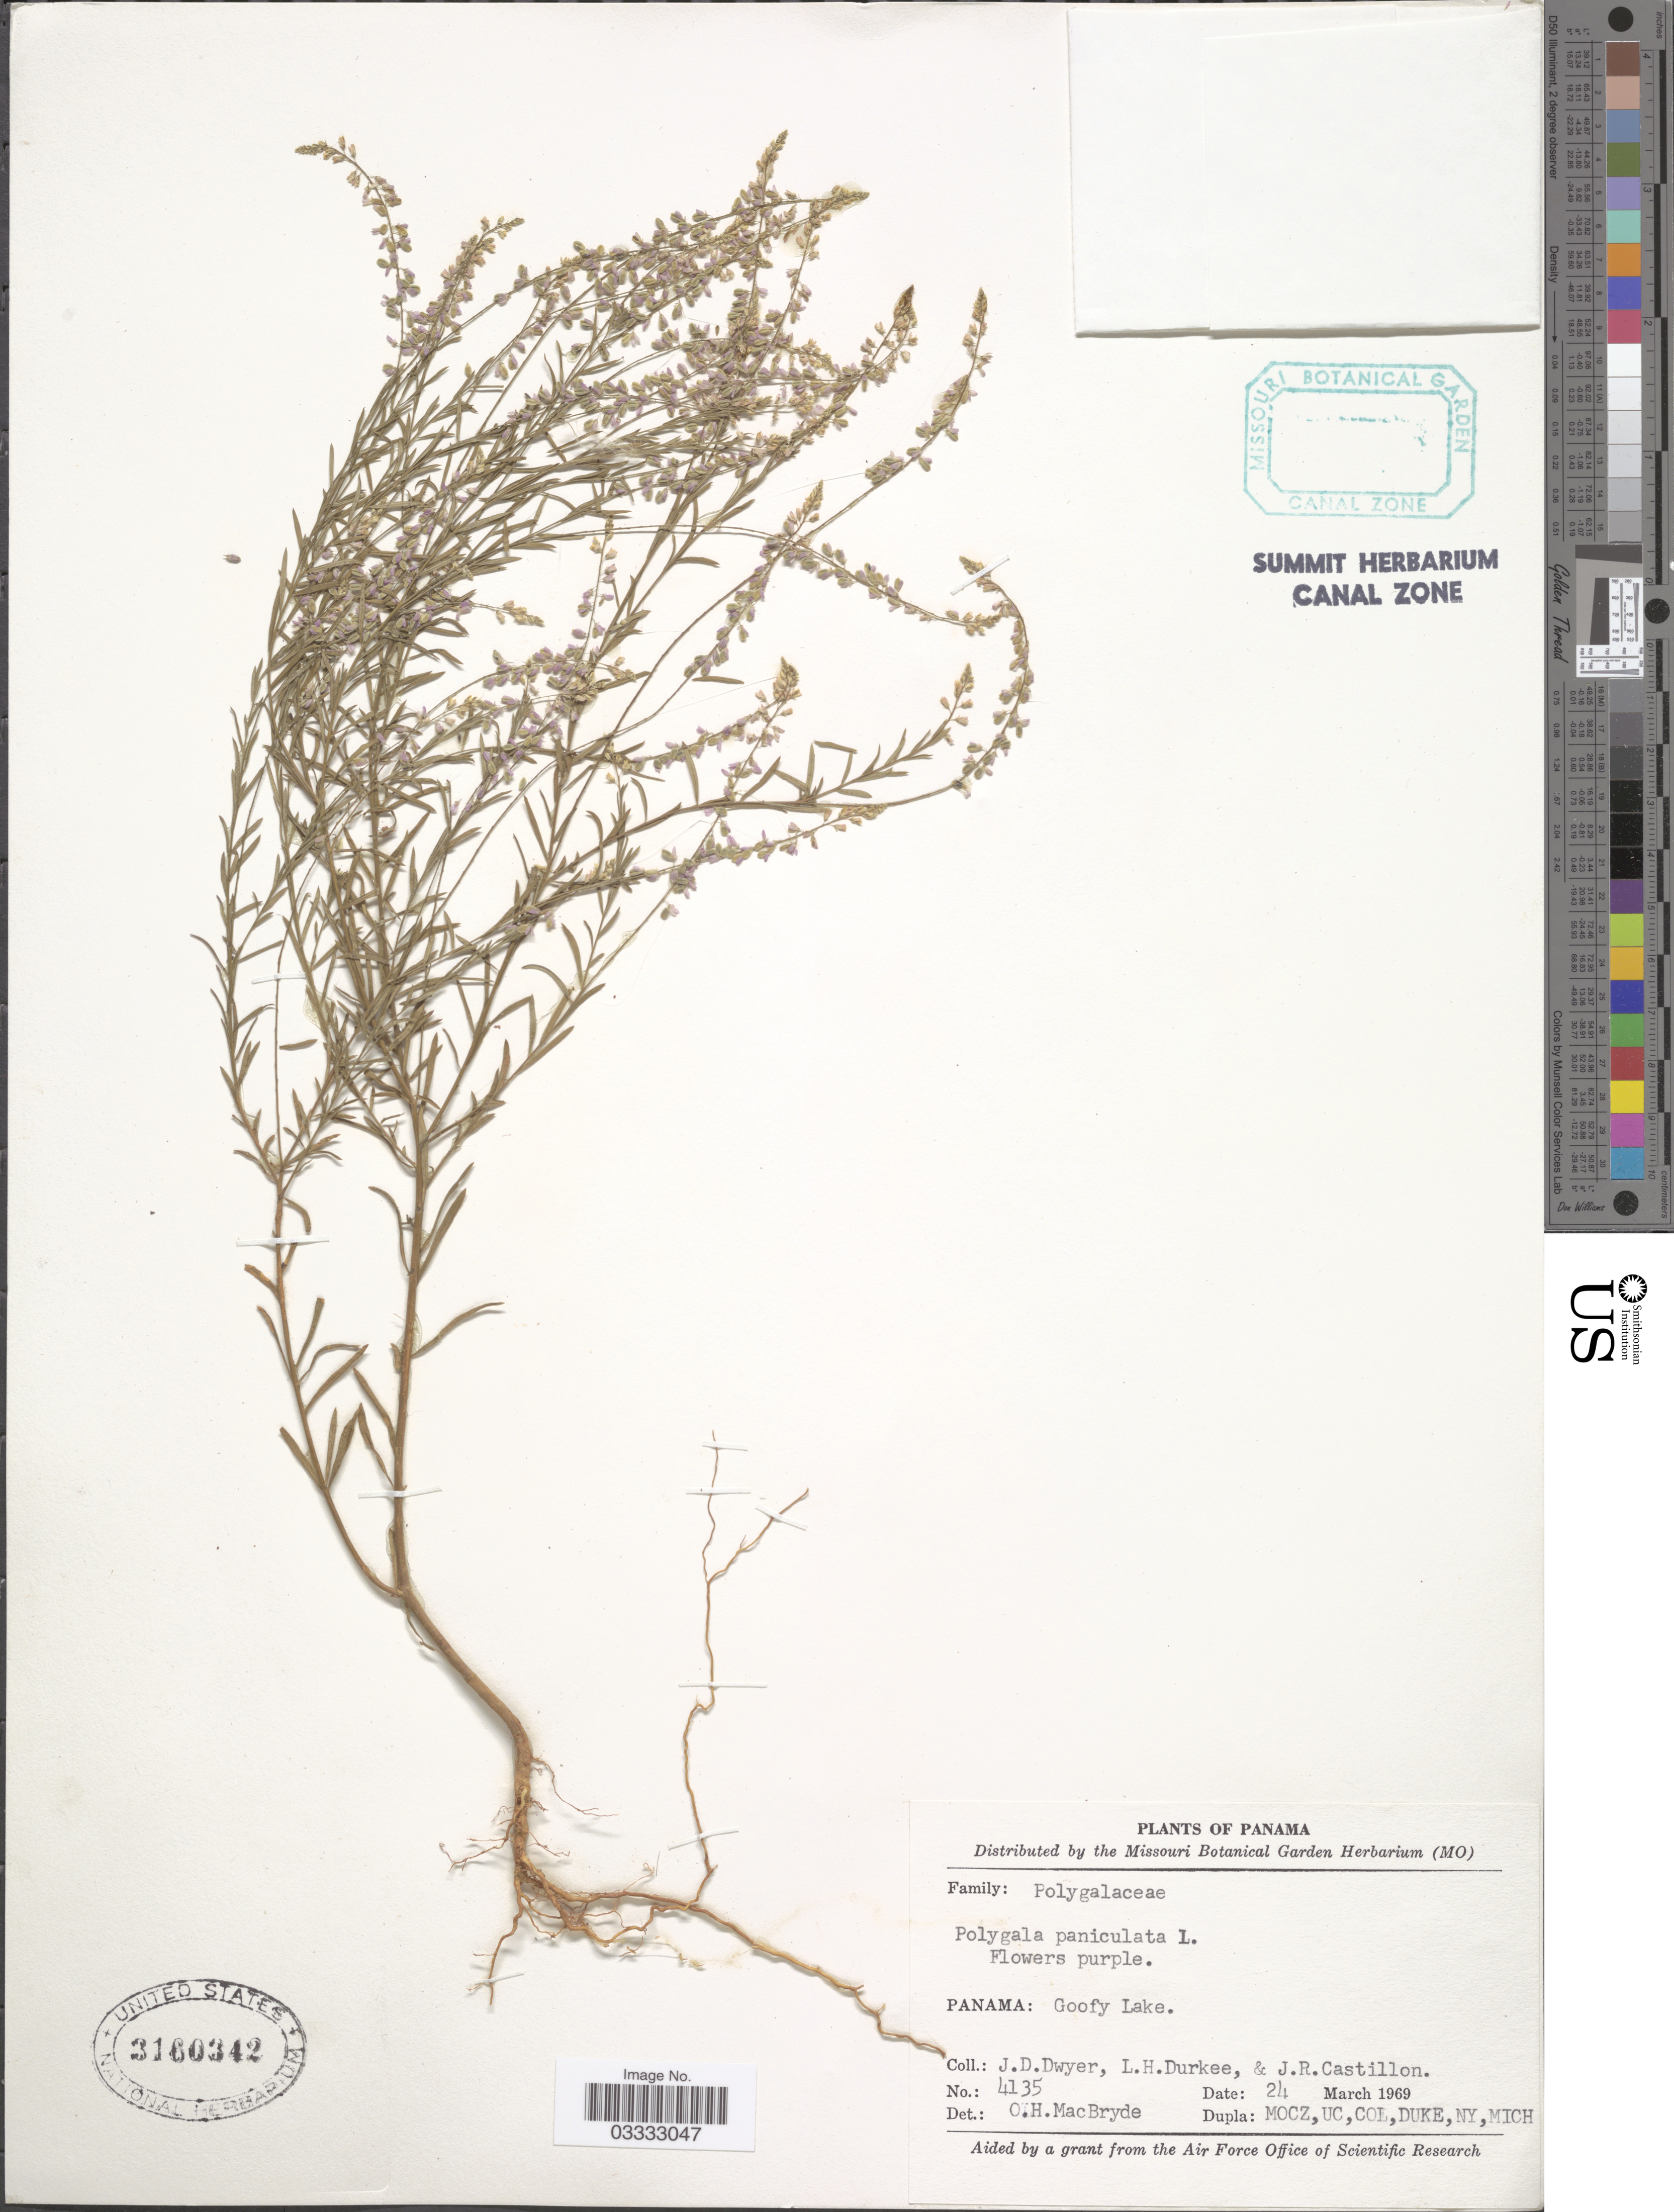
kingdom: Plantae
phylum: Tracheophyta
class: Magnoliopsida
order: Fabales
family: Polygalaceae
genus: Polygala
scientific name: Polygala paniculata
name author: L.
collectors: J. D. Dwyer, L. H. Durkee & J. R. Castillon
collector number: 4135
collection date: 1969-03-24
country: Panama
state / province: Panamá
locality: Goofy Lake.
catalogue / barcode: US 3160342